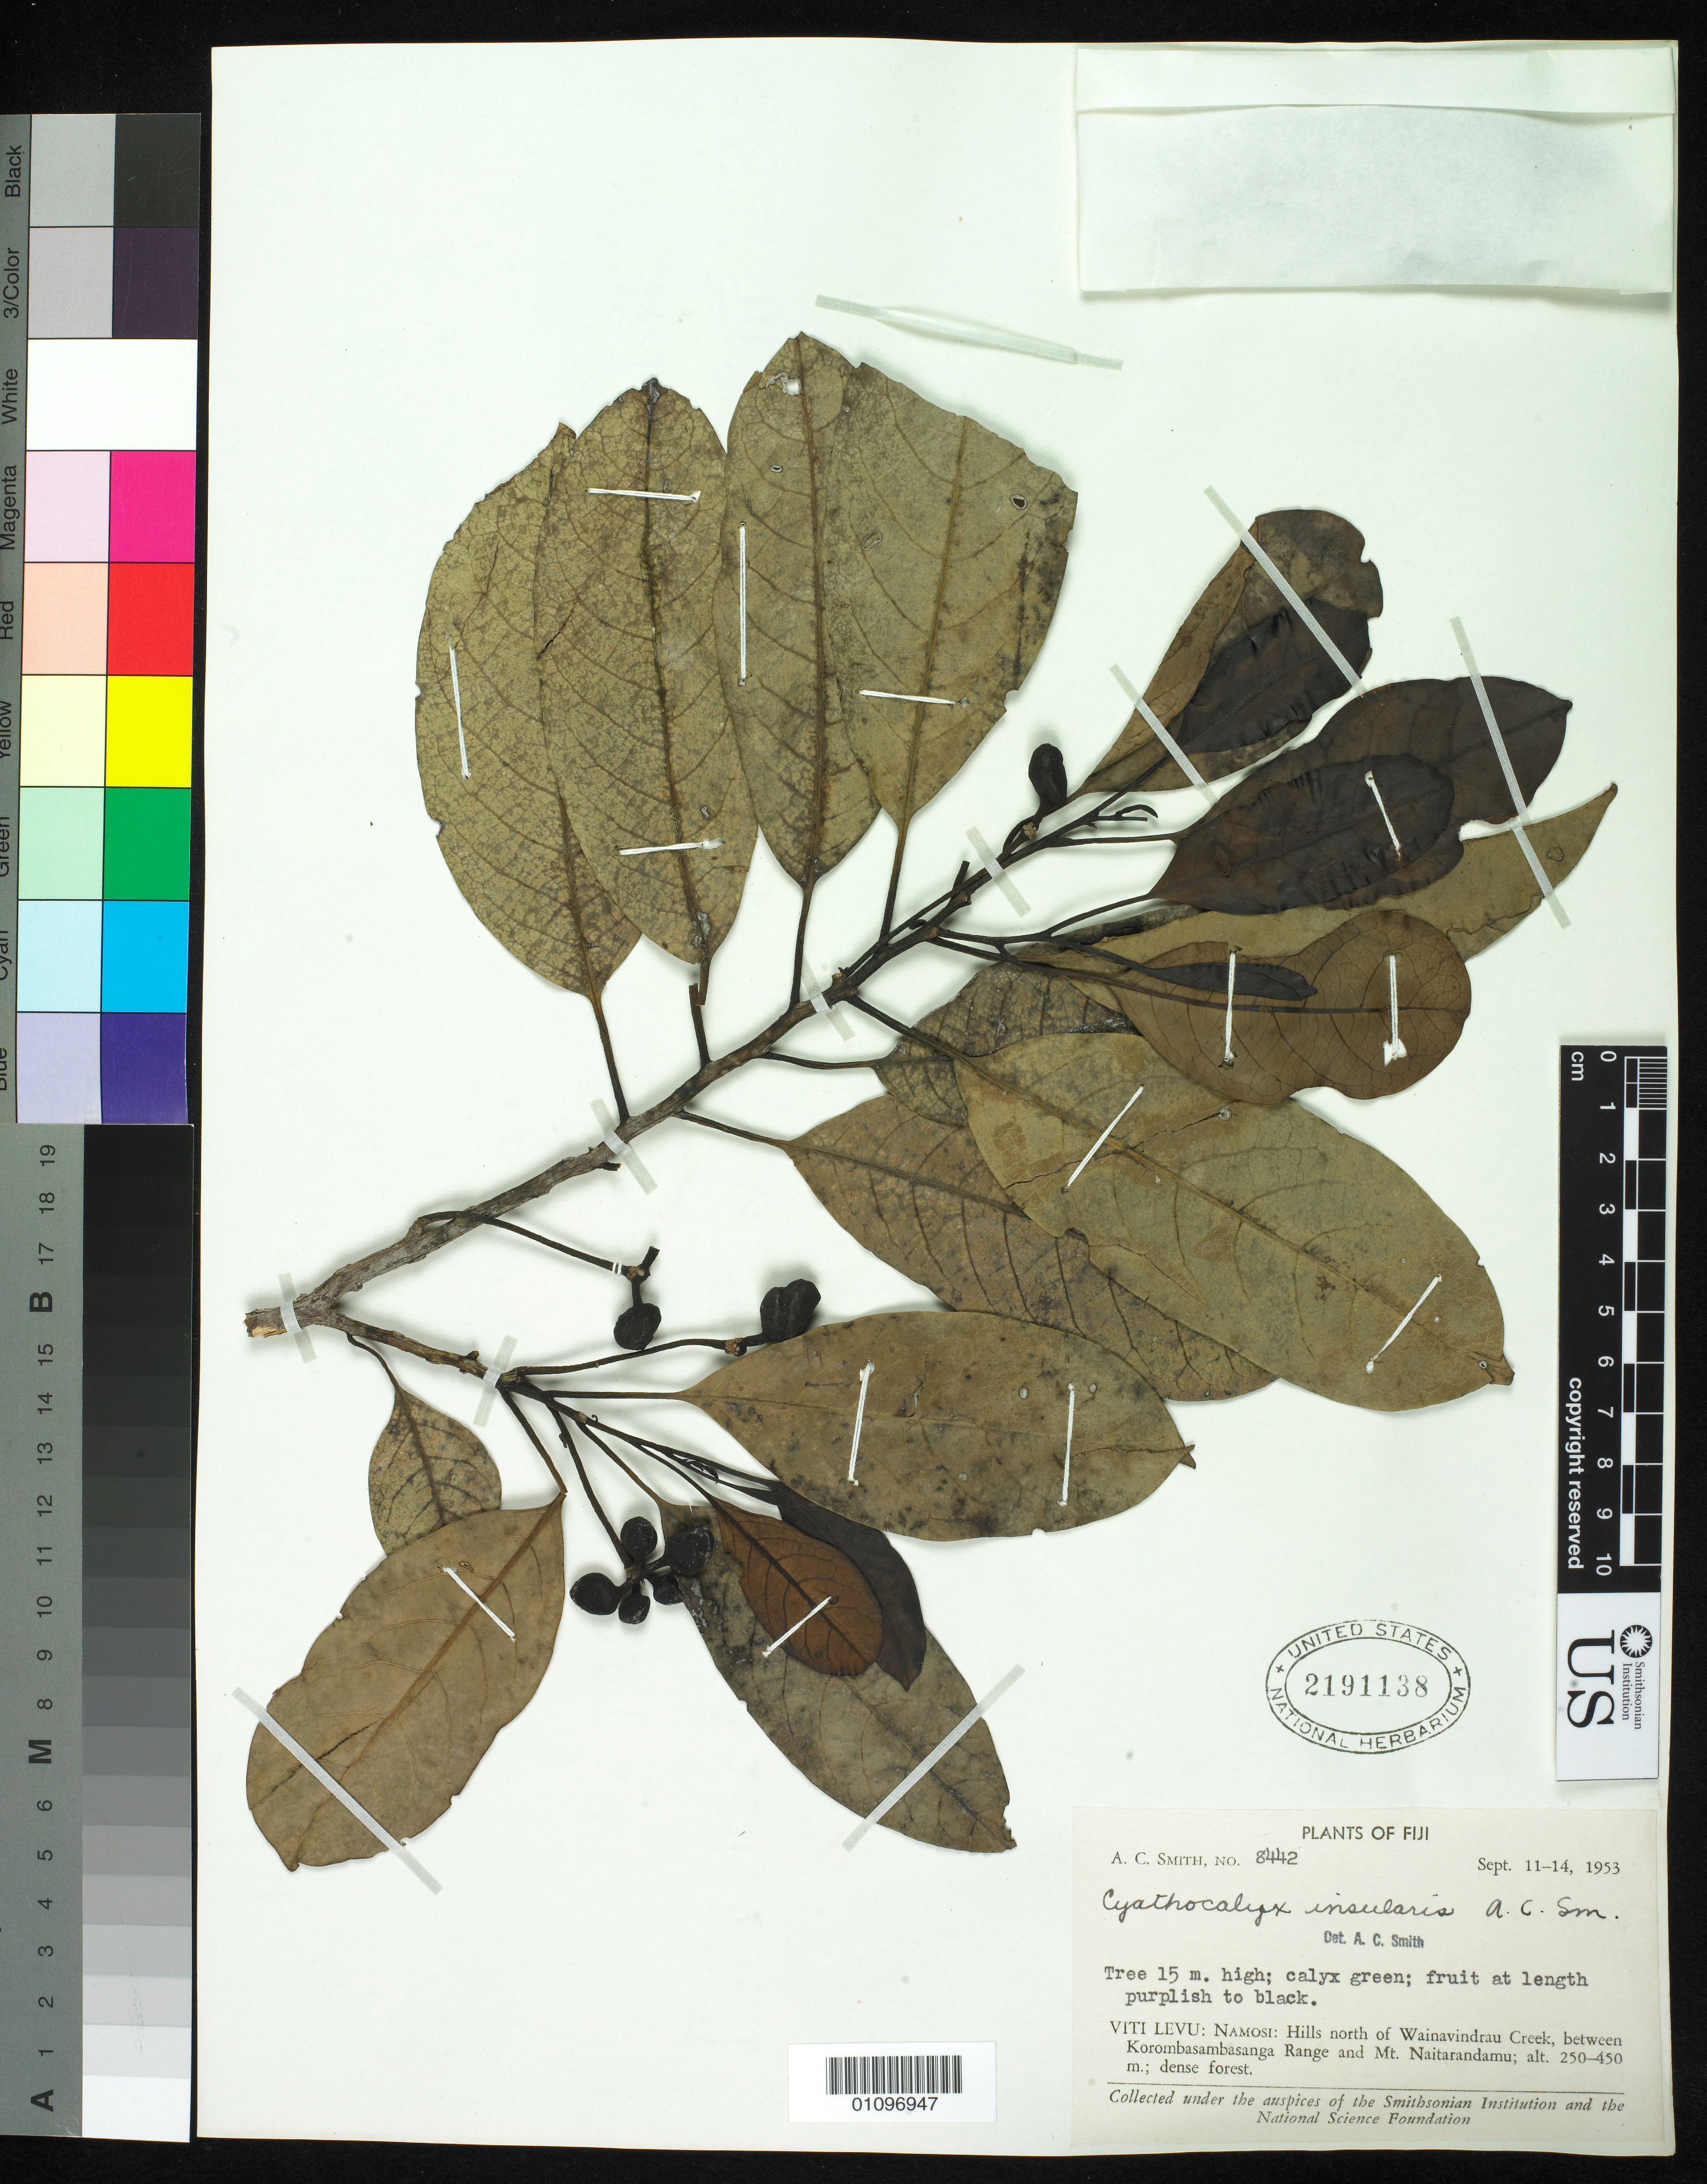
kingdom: Plantae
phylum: Tracheophyta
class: Magnoliopsida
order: Magnoliales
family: Annonaceae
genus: Drepananthus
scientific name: Drepananthus vitiensis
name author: (A.C. Sm.) Surveswaran & R.M.K. Saunders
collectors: A. C. Smith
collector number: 8442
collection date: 1953-09-11/1953-09-14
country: Fiji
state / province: Namosi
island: Viti Levu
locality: hills north of Wainavindrau Creek, between Korombasambasanga Range and Mt. Naitarandamu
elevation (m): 250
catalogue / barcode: US 2191138